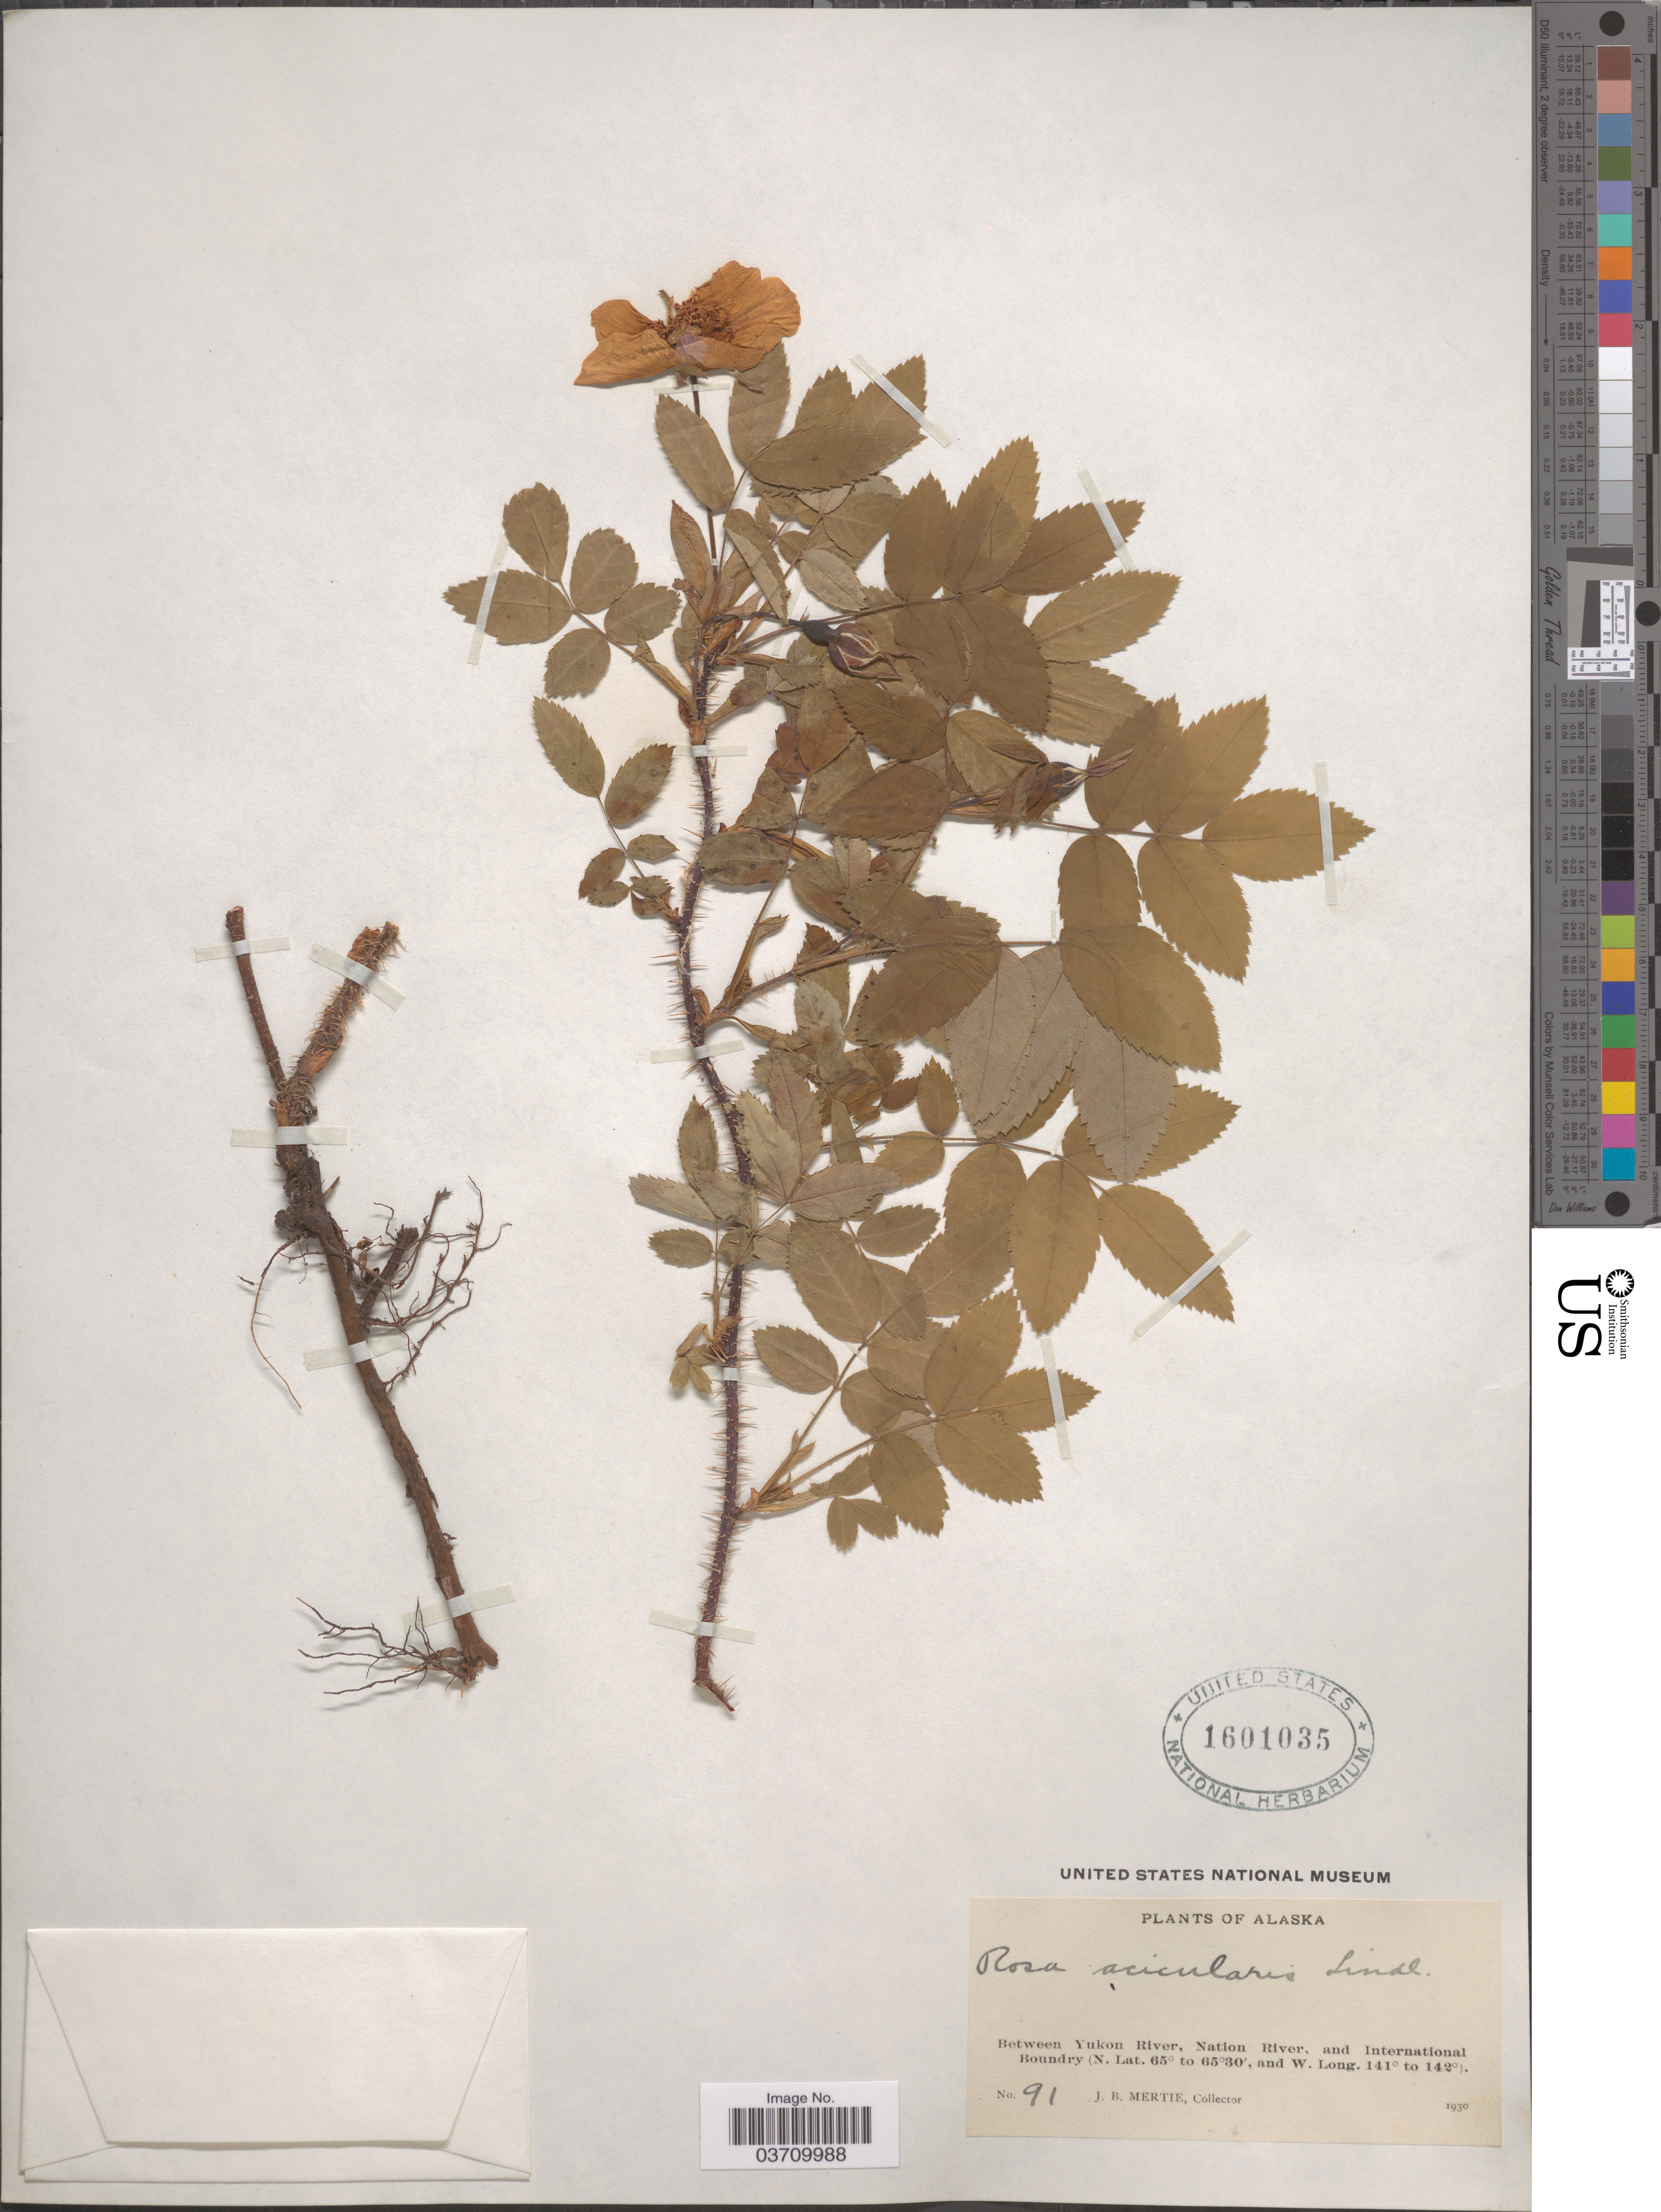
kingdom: Plantae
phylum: Tracheophyta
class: Magnoliopsida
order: Rosales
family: Rosaceae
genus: Rosa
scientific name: Rosa acicularis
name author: Lindl.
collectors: J. Mertie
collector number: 91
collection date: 1930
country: United States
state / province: Alaska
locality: Between Yukon River, and International Boundary.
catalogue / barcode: US 1601035